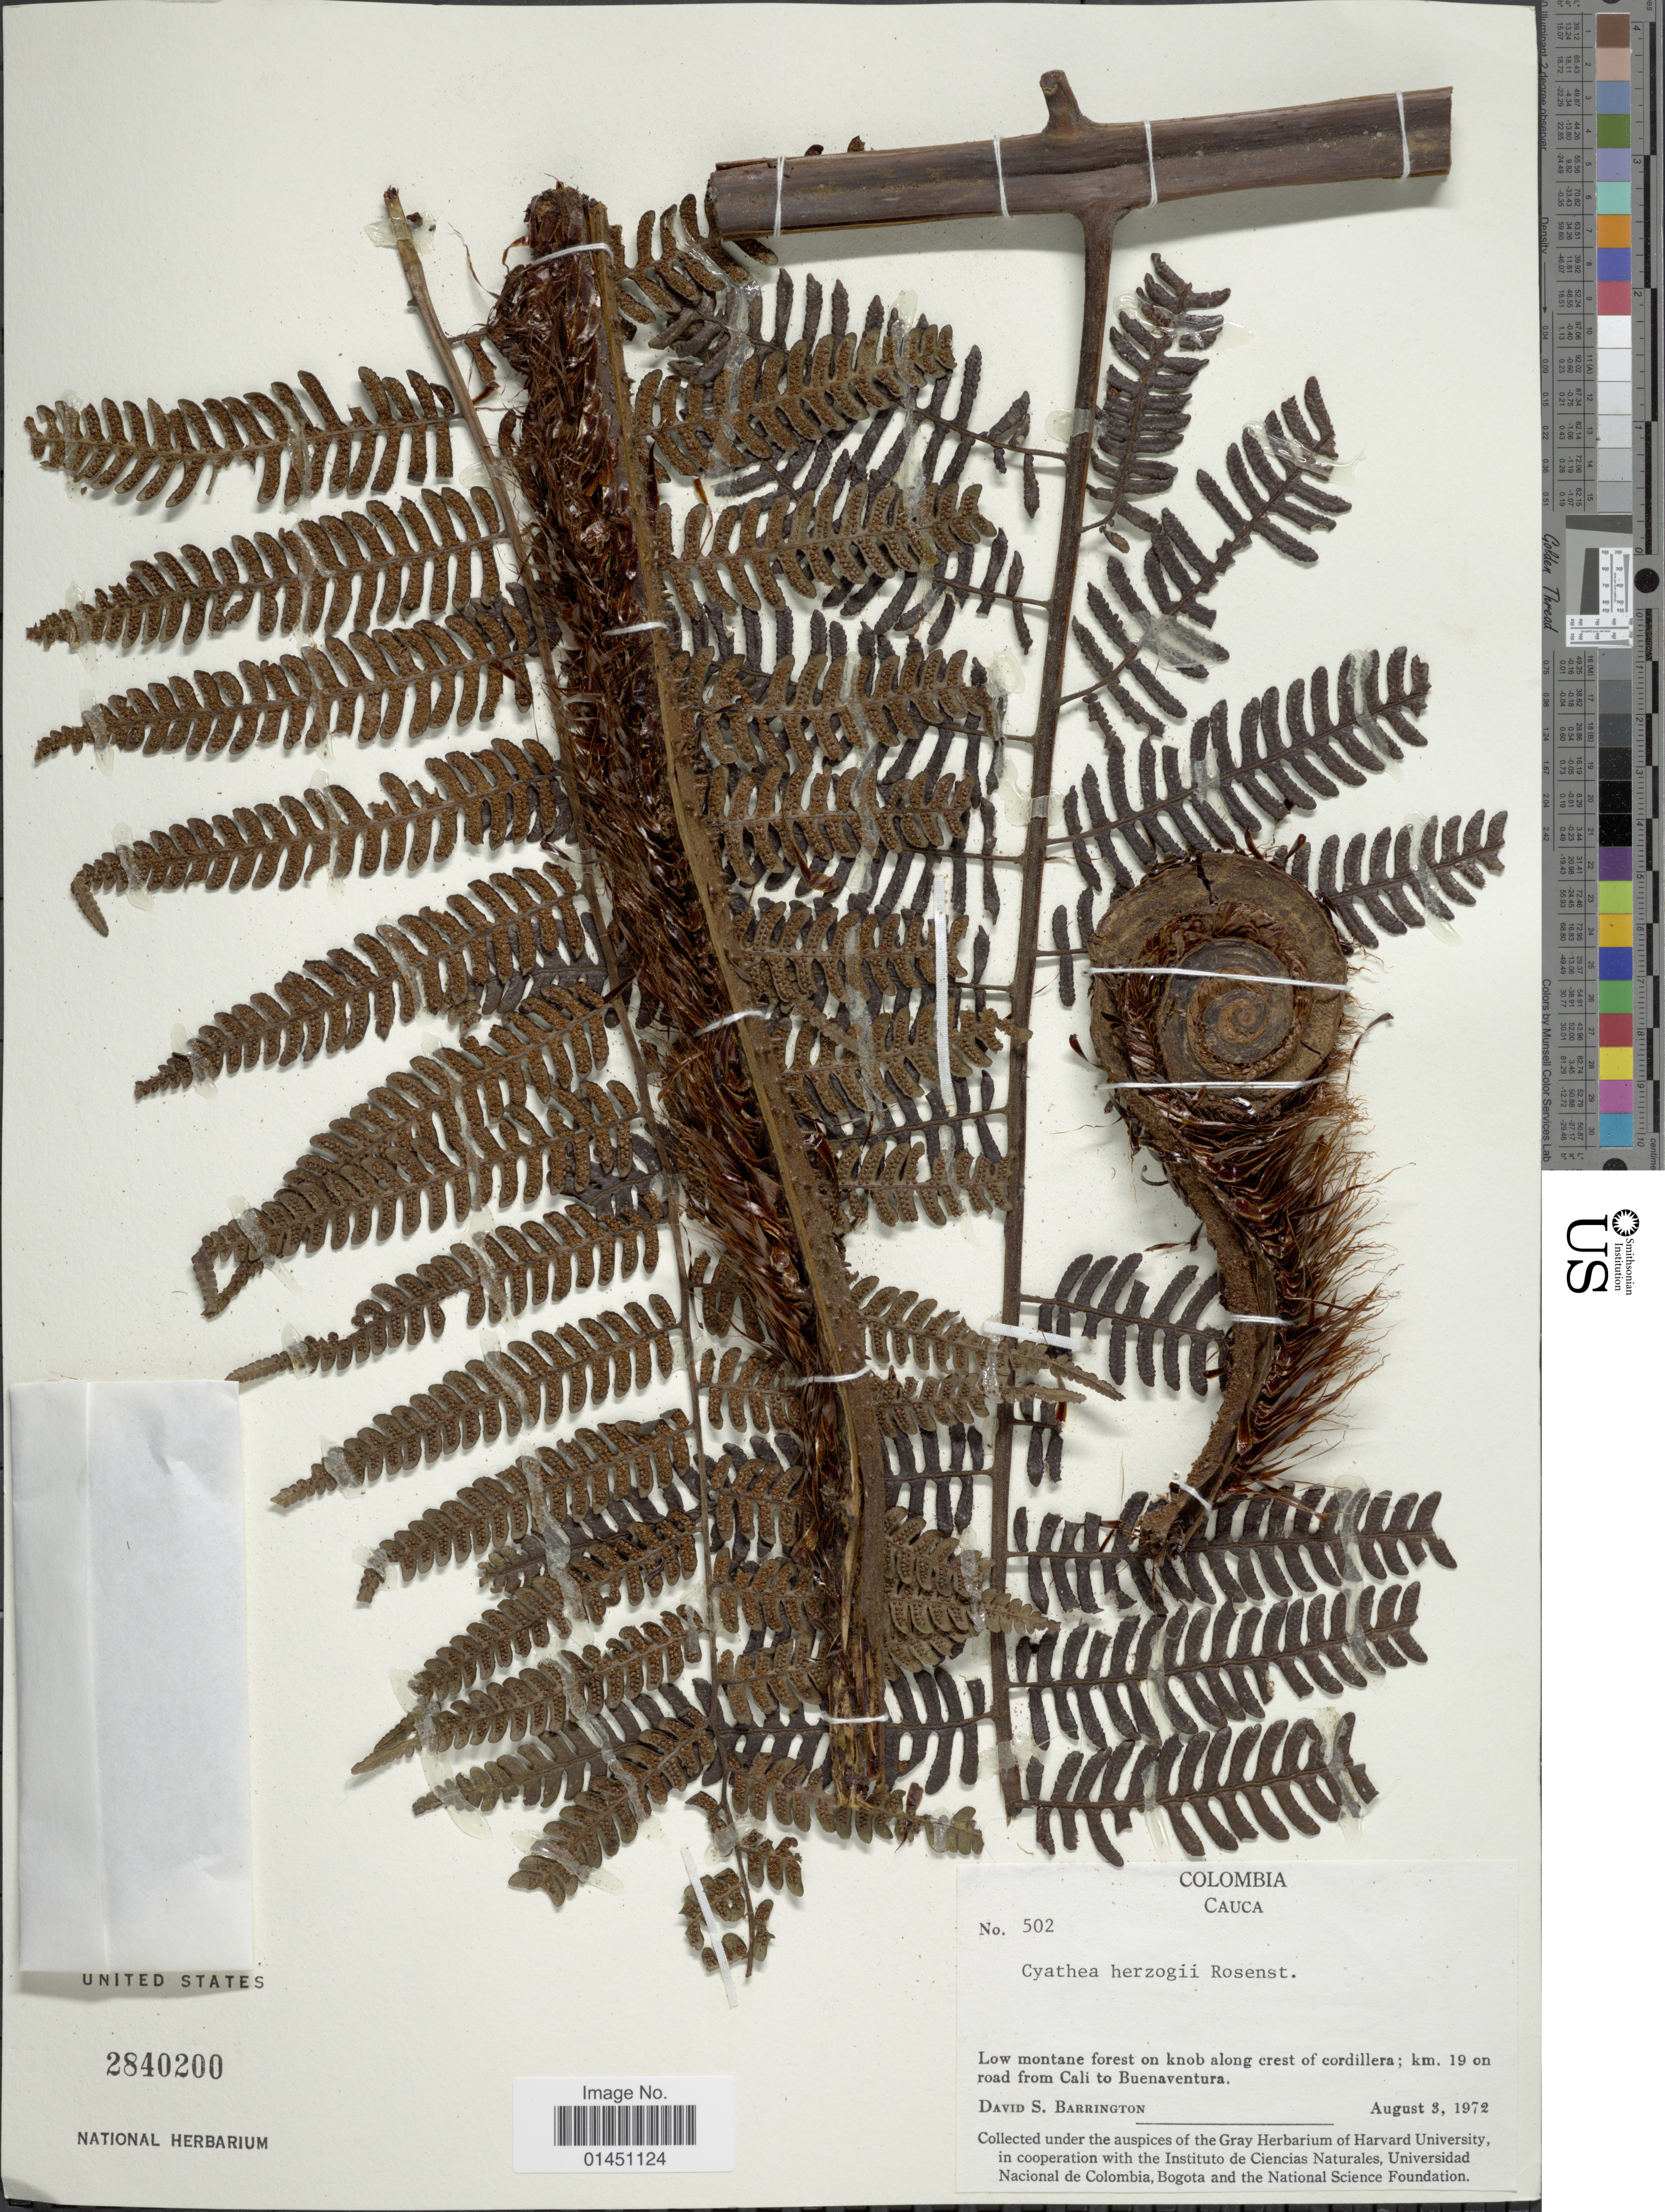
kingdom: Plantae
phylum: Tracheophyta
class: Polypodiopsida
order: Cyatheales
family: Cyatheaceae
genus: Cyathea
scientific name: Cyathea caracasana var. boliviensis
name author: (Rosenst.) R.M. Tryon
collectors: D. S. Barrington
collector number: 502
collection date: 1972-08-03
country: Colombia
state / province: Cauca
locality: Low montane forest on knob along crest of cordillera; km 19 on road from Cali to Buenaventura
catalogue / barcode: US 2840200